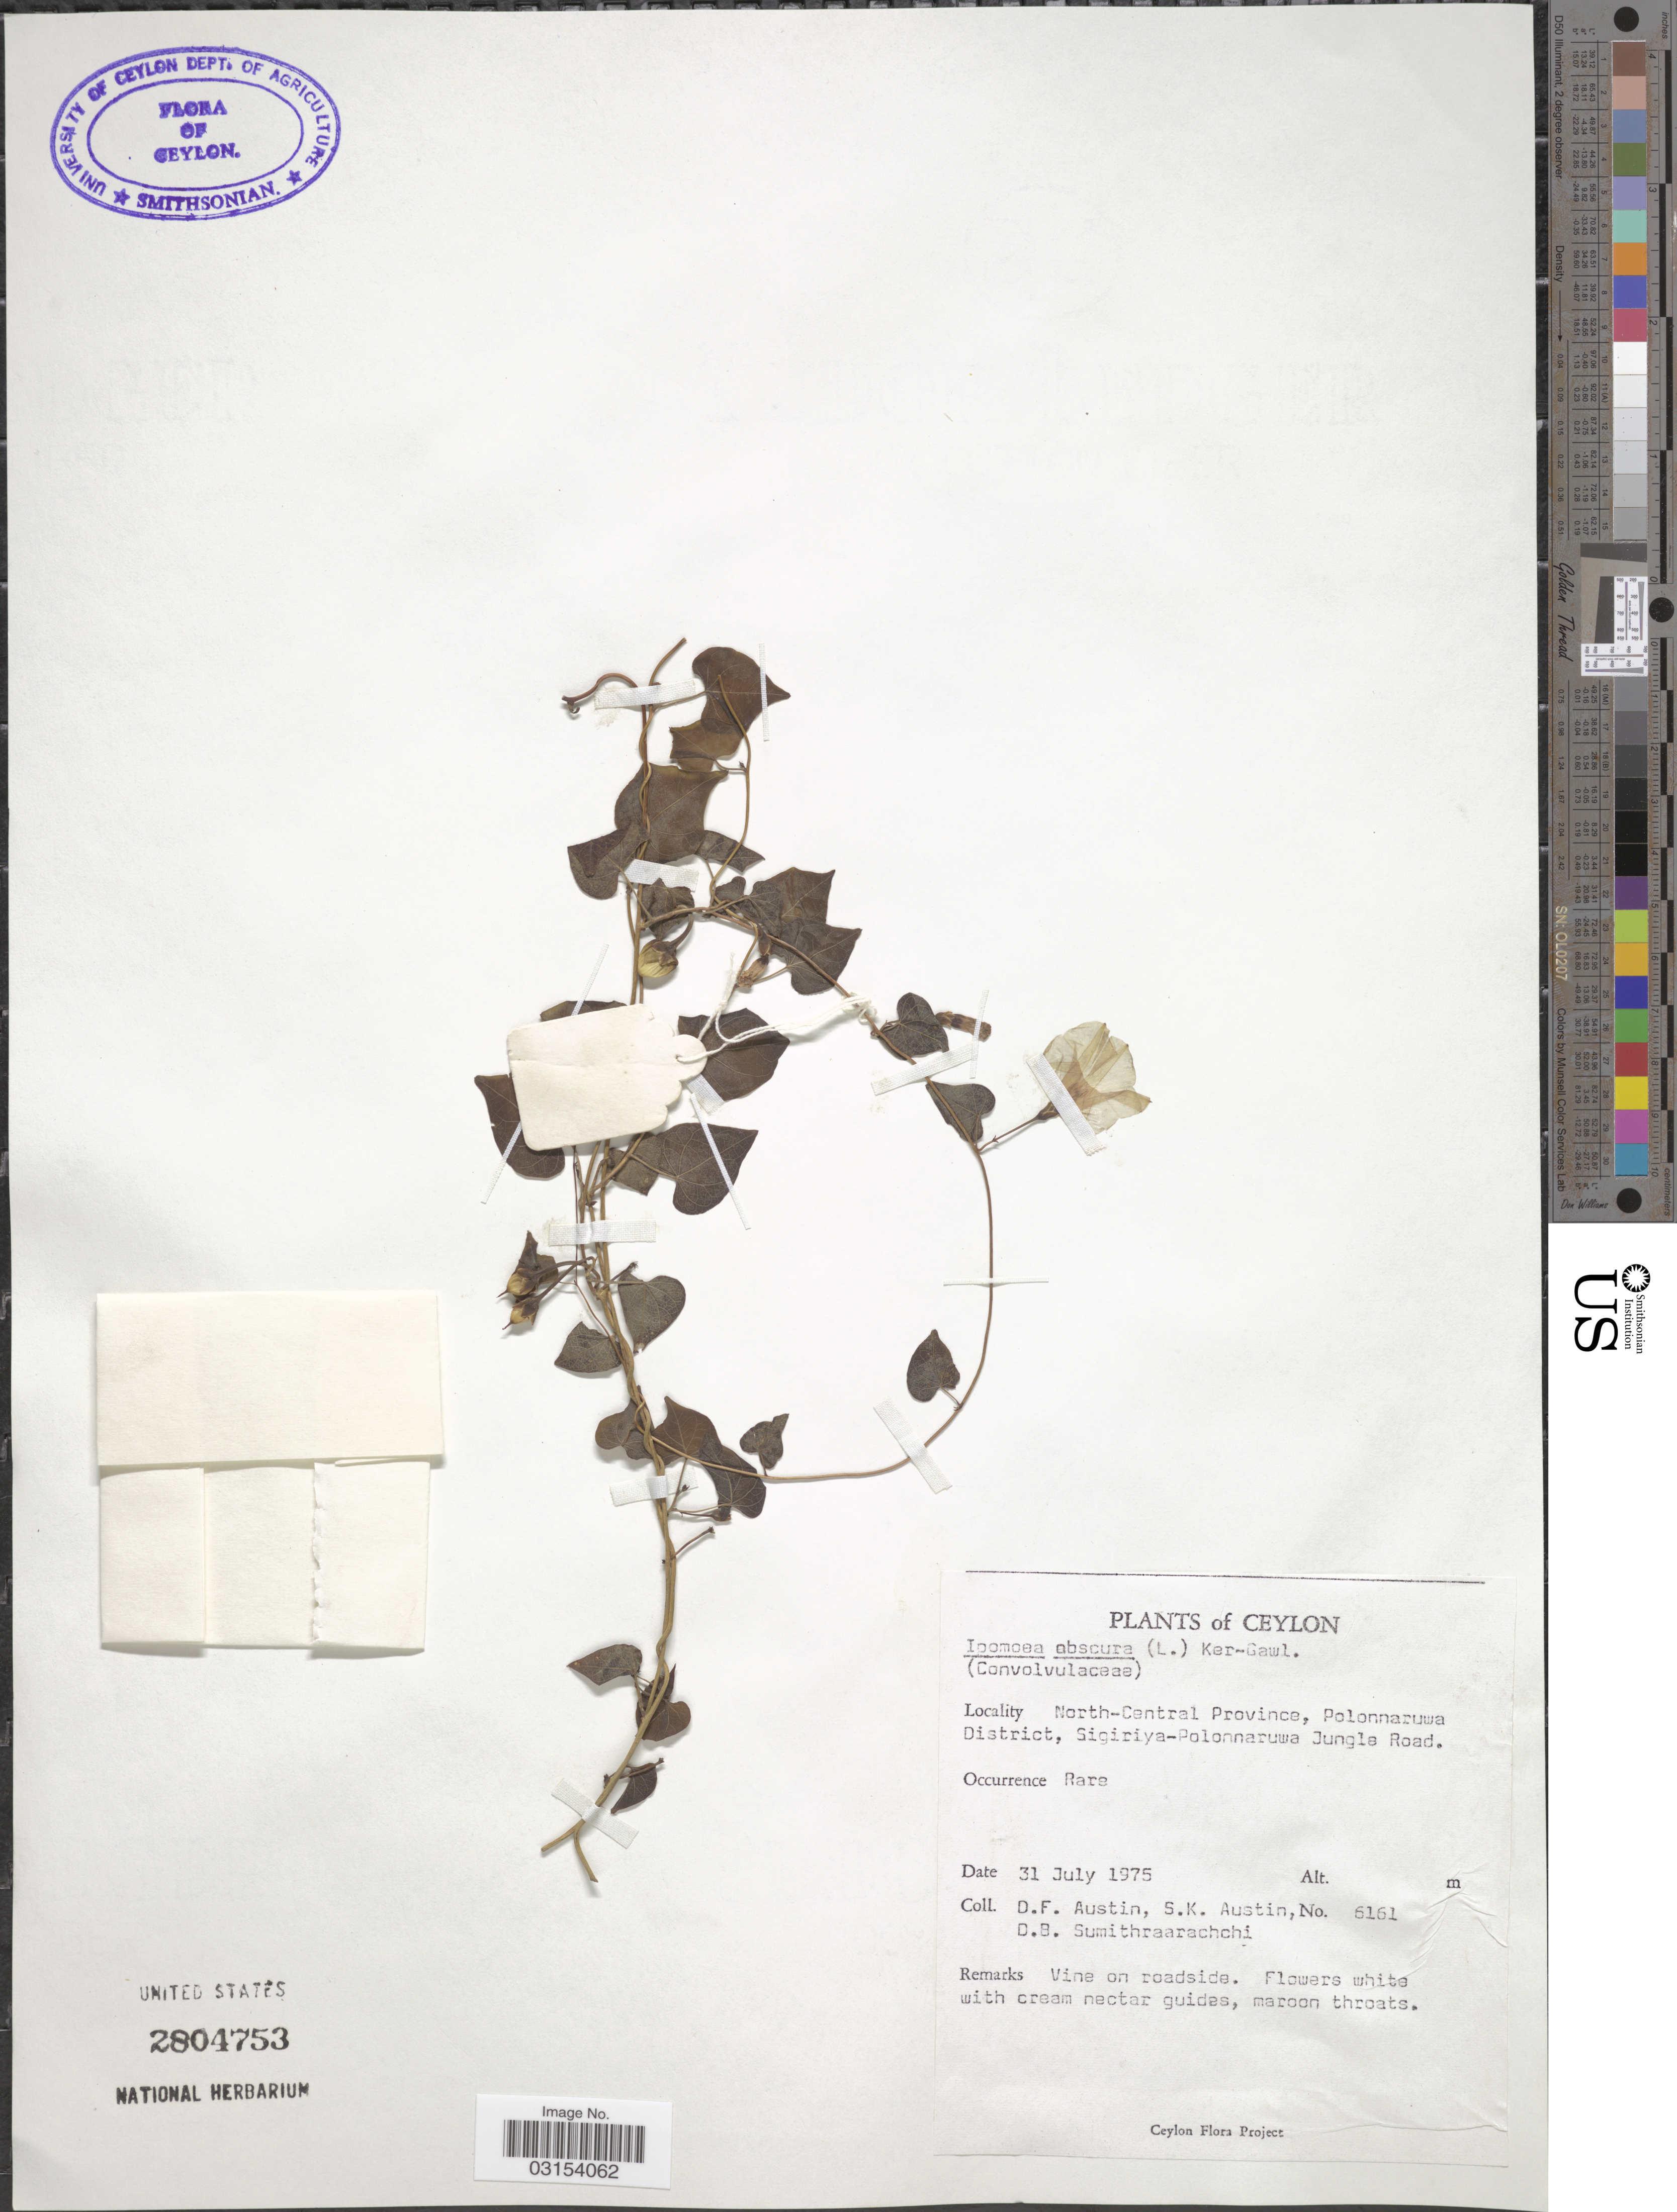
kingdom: Plantae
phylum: Tracheophyta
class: Magnoliopsida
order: Solanales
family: Convolvulaceae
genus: Ipomoea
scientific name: Ipomoea obscura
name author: (L.) Ker Gawl.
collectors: D. Austin, S. Austin & D. B. Sumithraarachchi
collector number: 6161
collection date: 1975-07-31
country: Sri Lanka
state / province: North Central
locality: Ceylon, North-Central Province, Polonnaruwa District, Sigiriya-Polonnaruwa Jungle Road.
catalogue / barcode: US 2804753